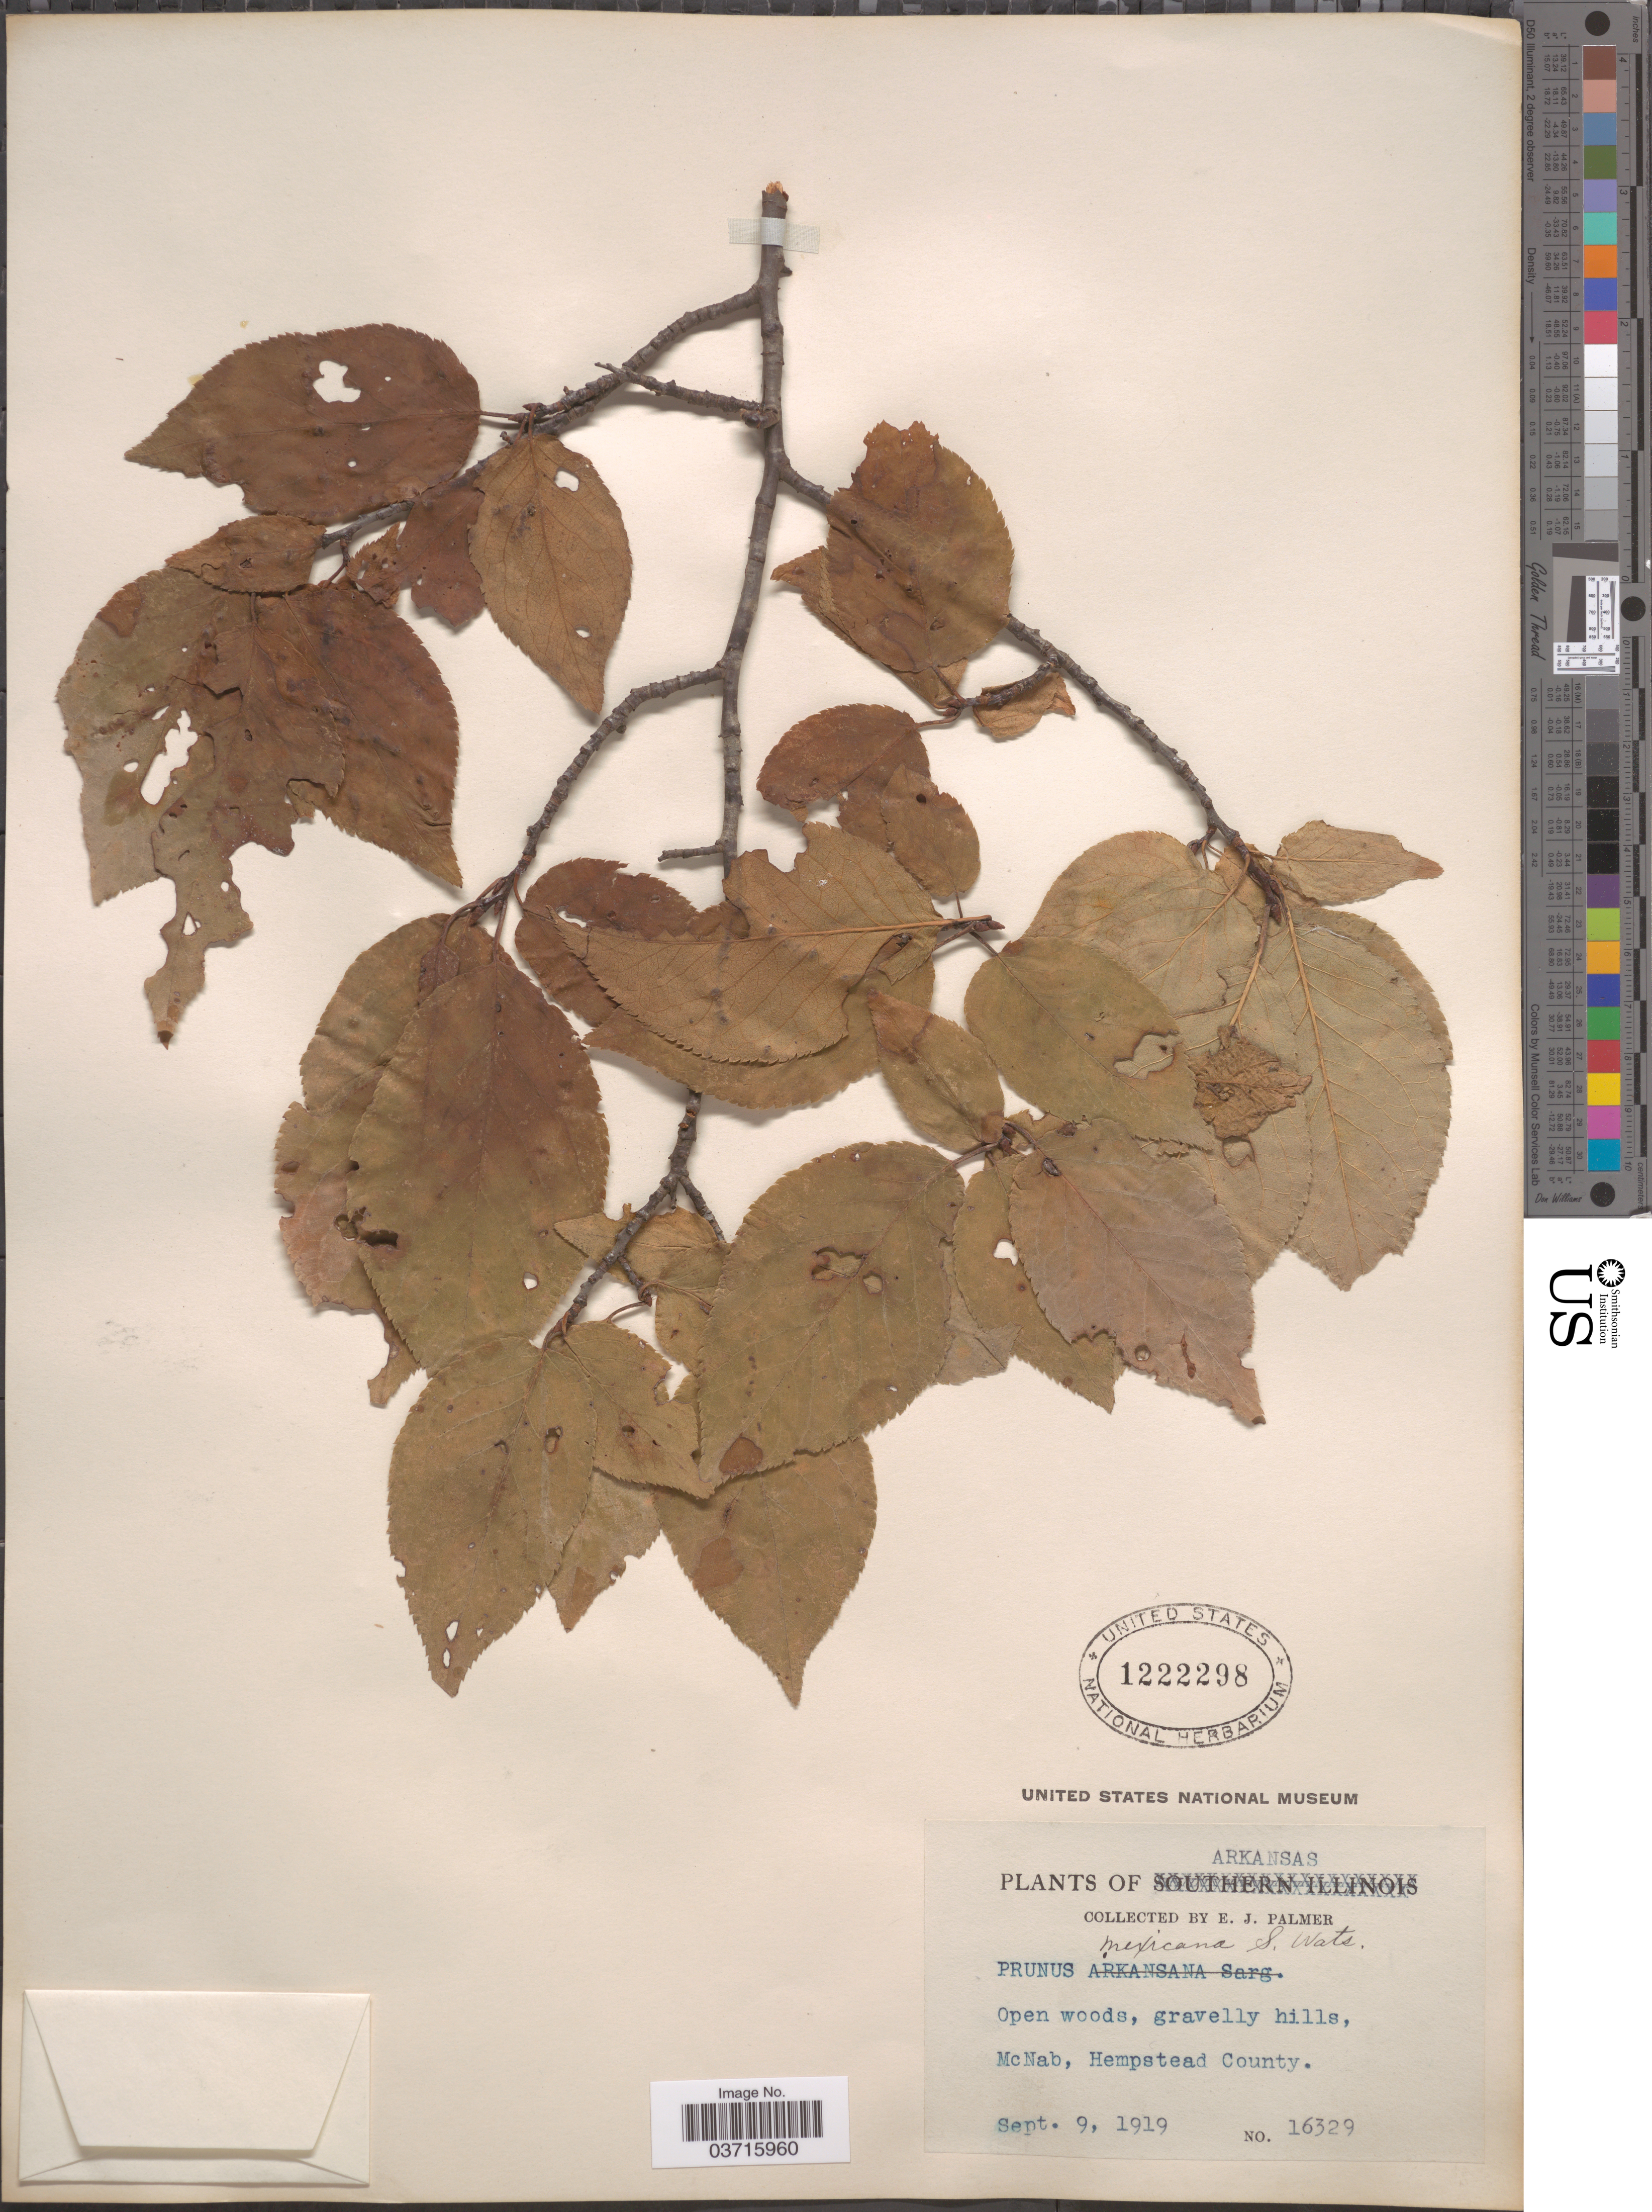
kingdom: Plantae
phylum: Tracheophyta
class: Magnoliopsida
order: Rosales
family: Rosaceae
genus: Prunus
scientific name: Prunus mexicana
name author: S. Watson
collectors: E. J. Palmer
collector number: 16329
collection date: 1919-09-09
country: United States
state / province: Arkansas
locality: Open woods, gravelly hills, McNab, Hempstead County.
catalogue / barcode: US 1222298